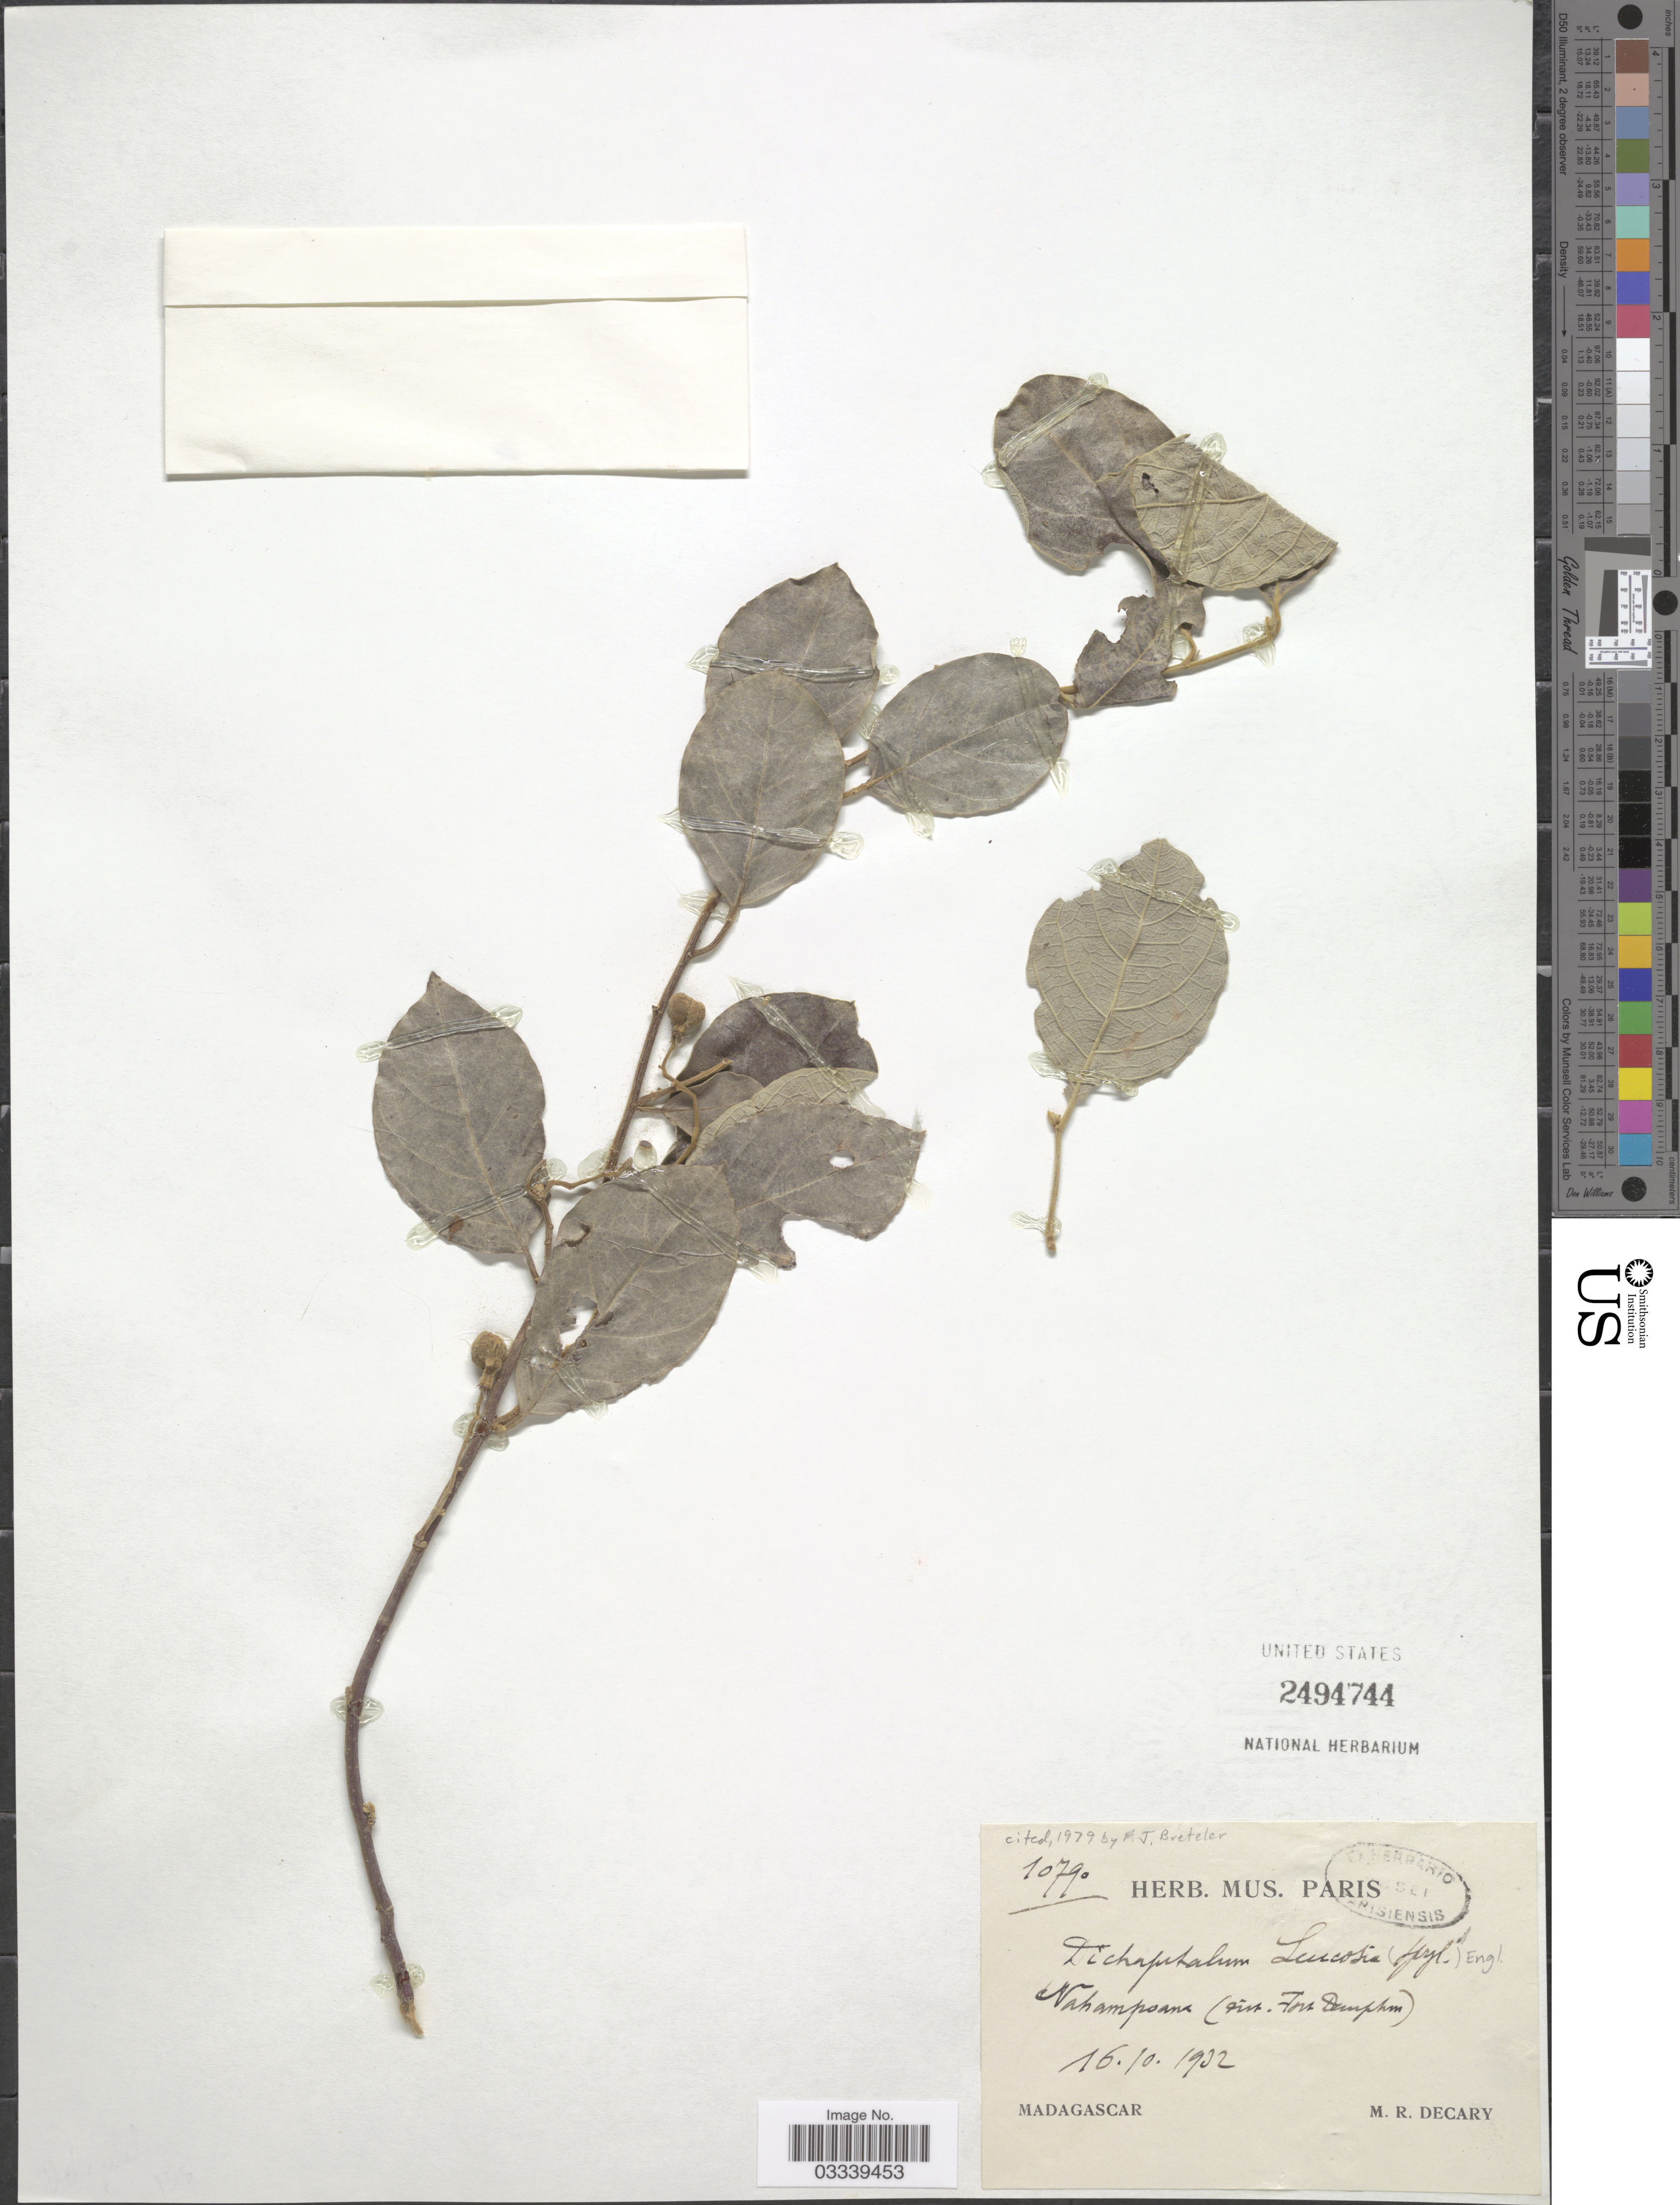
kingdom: Plantae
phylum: Tracheophyta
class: Magnoliopsida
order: Malpighiales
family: Dichapetalaceae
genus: Dichapetalum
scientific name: Dichapetalum leucosia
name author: (Spreng.) Engl.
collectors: R. Decary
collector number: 10790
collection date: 1932-10-16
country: Madagascar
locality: Nahampoana (prés Fort Dauphin).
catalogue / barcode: US 2494744